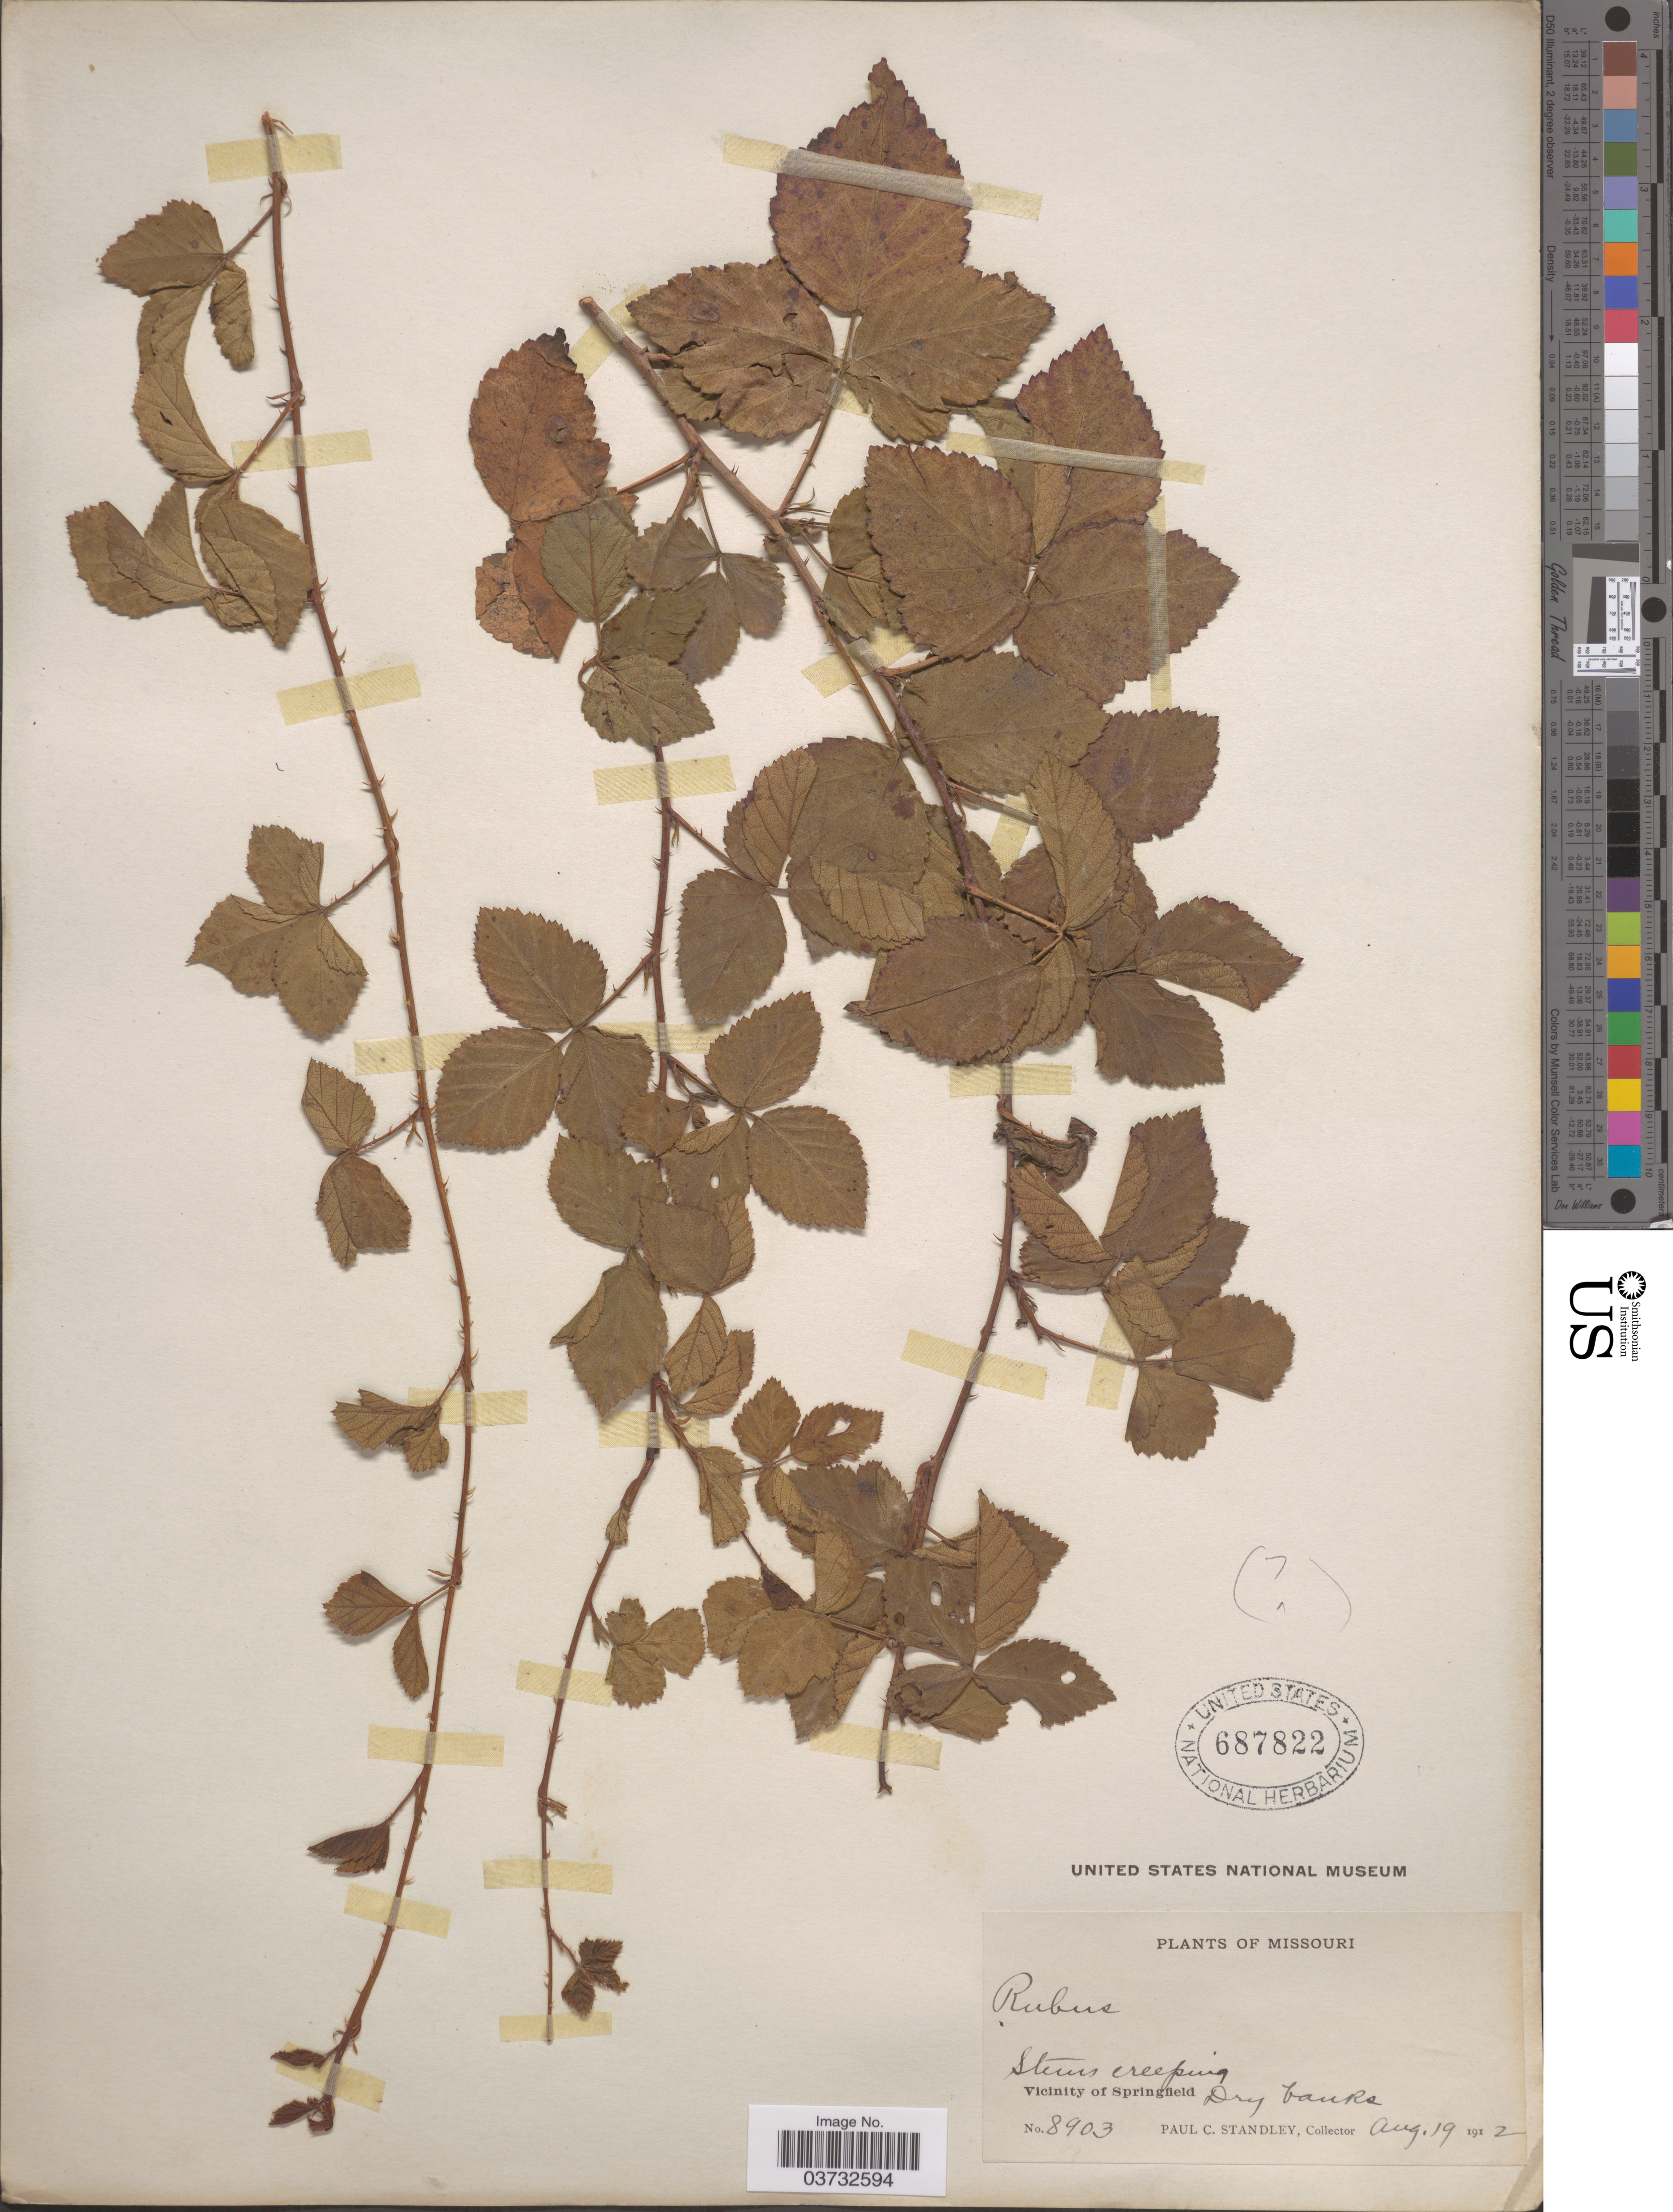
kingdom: Plantae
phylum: Tracheophyta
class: Magnoliopsida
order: Rosales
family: Rosaceae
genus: Rubus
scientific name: Rubus sp.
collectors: P. C. Standley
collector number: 8903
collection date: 1912-08-19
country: United States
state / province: Missouri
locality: Vicinity of Springfield.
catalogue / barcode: US 687822